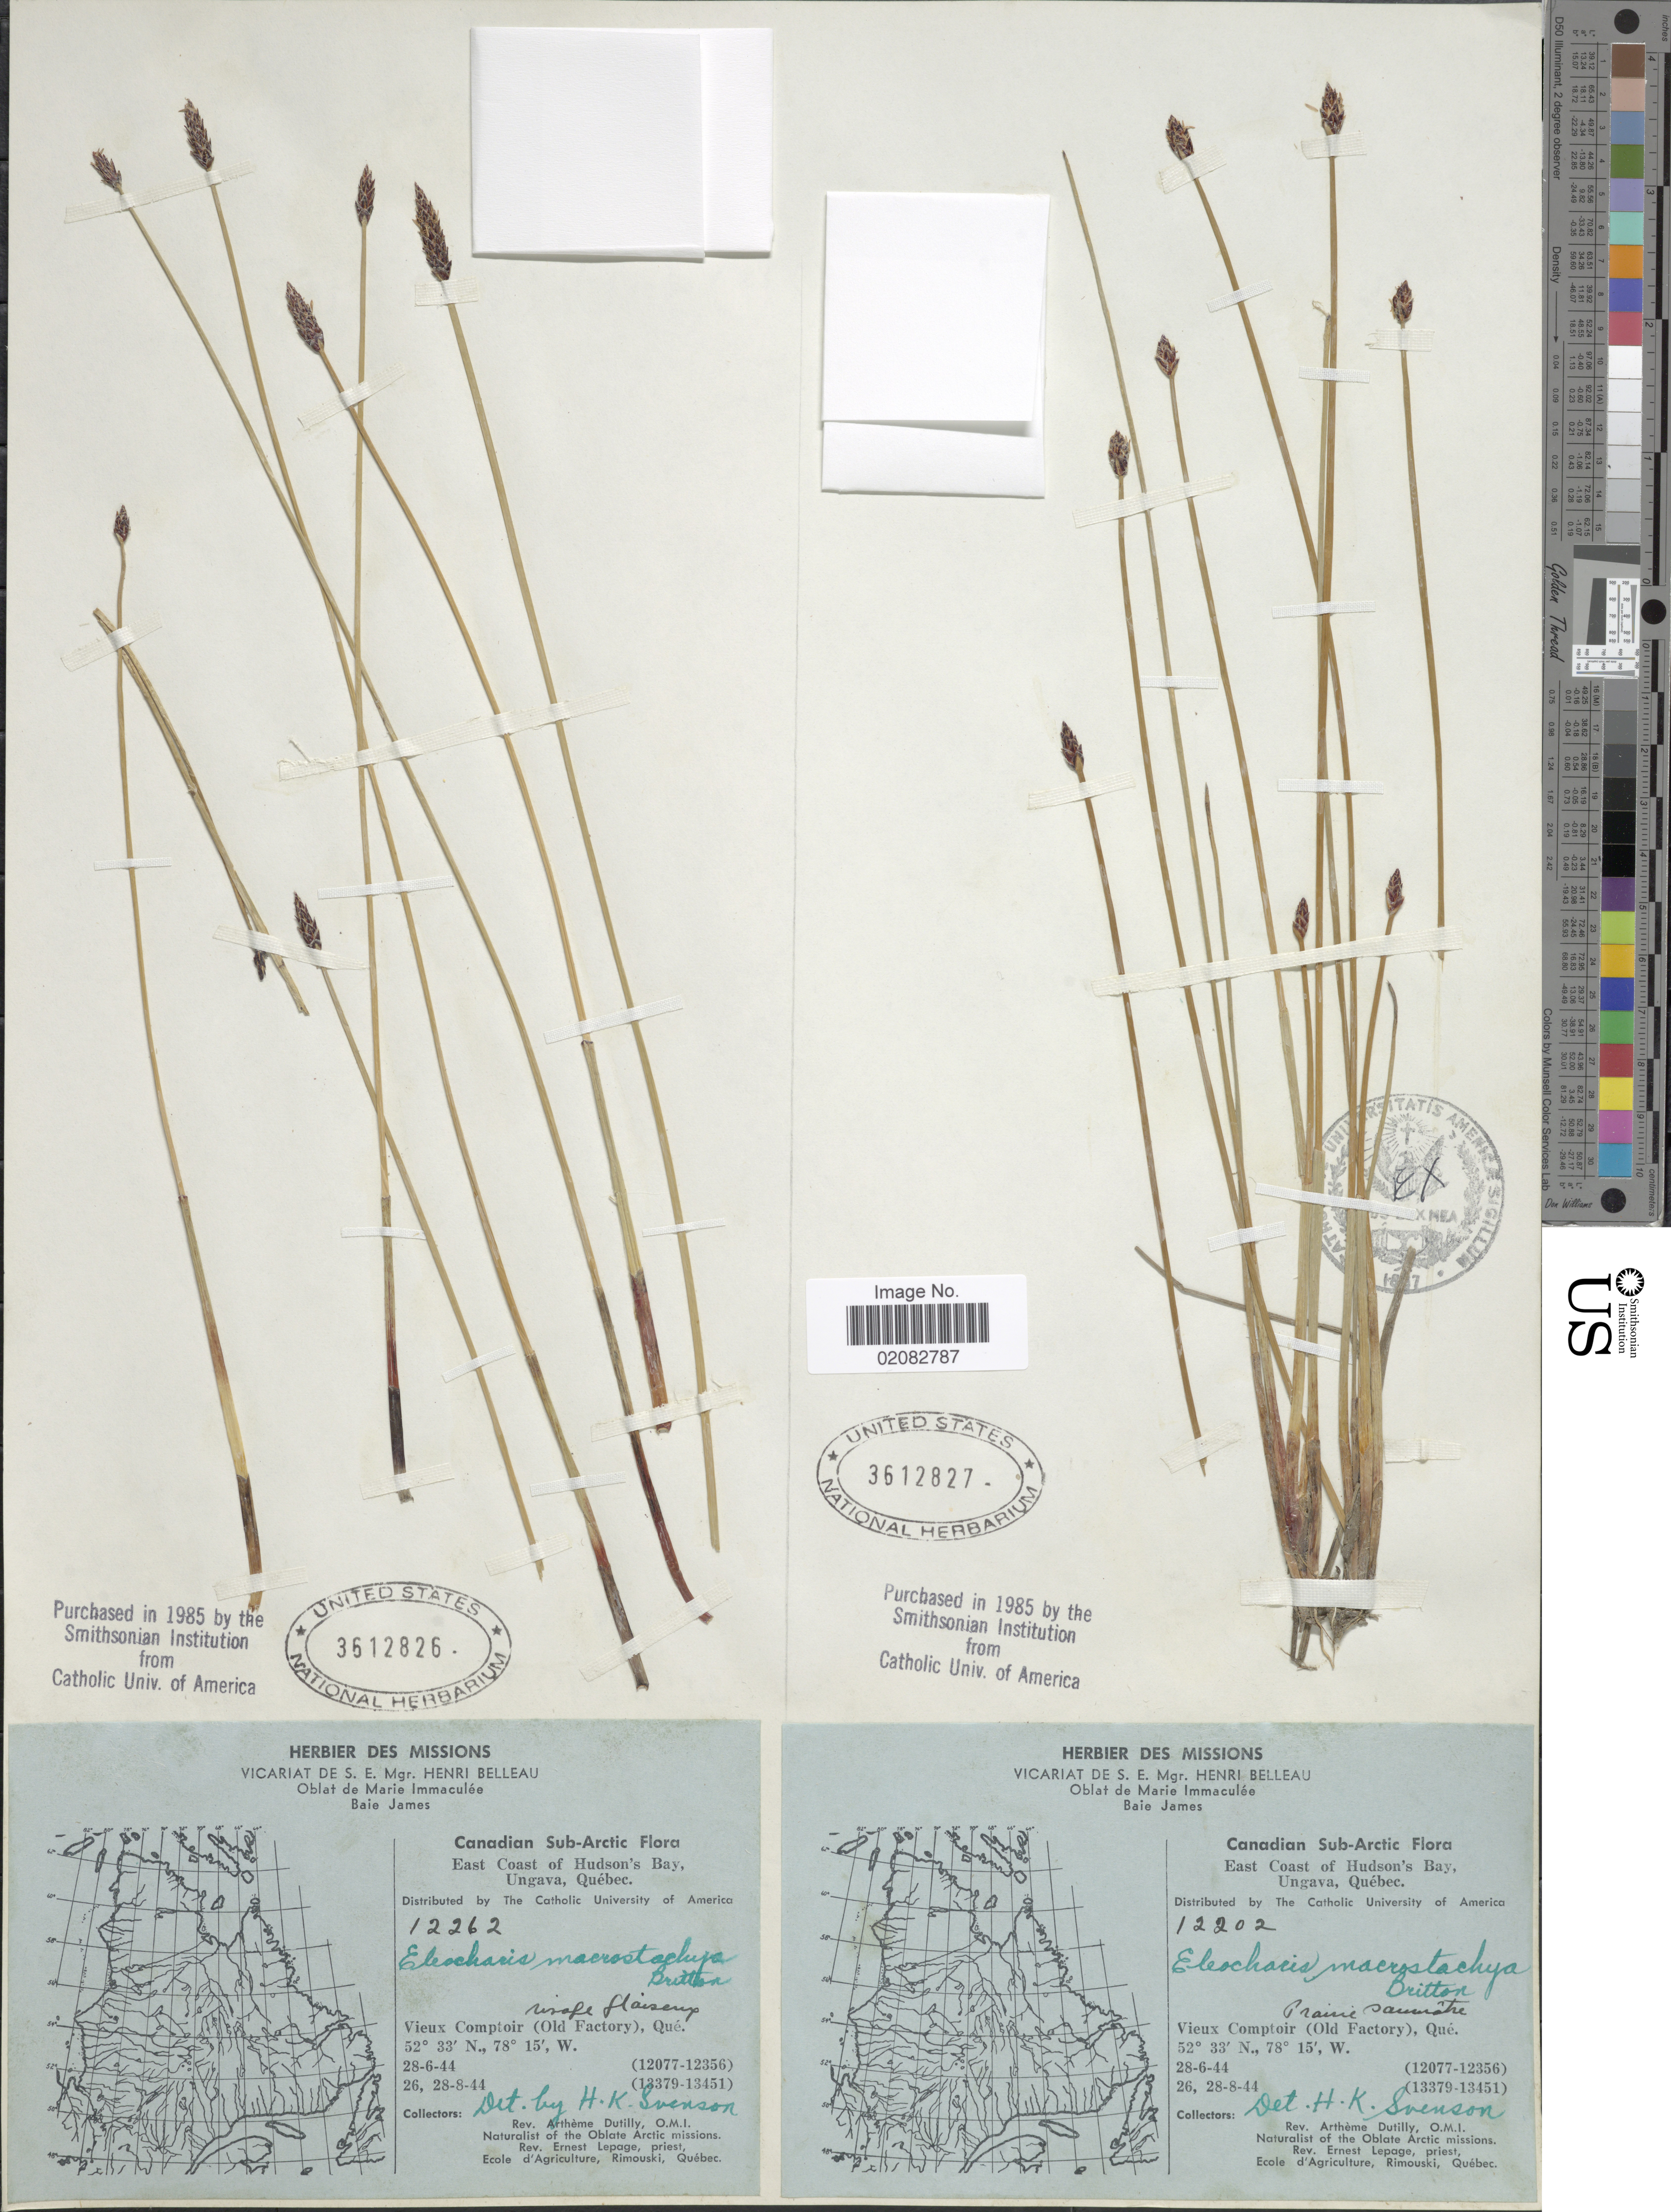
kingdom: Plantae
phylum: Tracheophyta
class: Liliopsida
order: Poales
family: Cyperaceae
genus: Eleocharis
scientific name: Eleocharis macrostachya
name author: Britton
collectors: A. Dutilly & E. Lepage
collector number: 12202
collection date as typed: Transcribed d/m/y: 28/6/44 to 28/8/44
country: Canada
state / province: Quebec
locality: East Coast of Hudson's Bay, Ungava, Vieux Comptoir (Old Factory)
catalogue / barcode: US 3612827-2